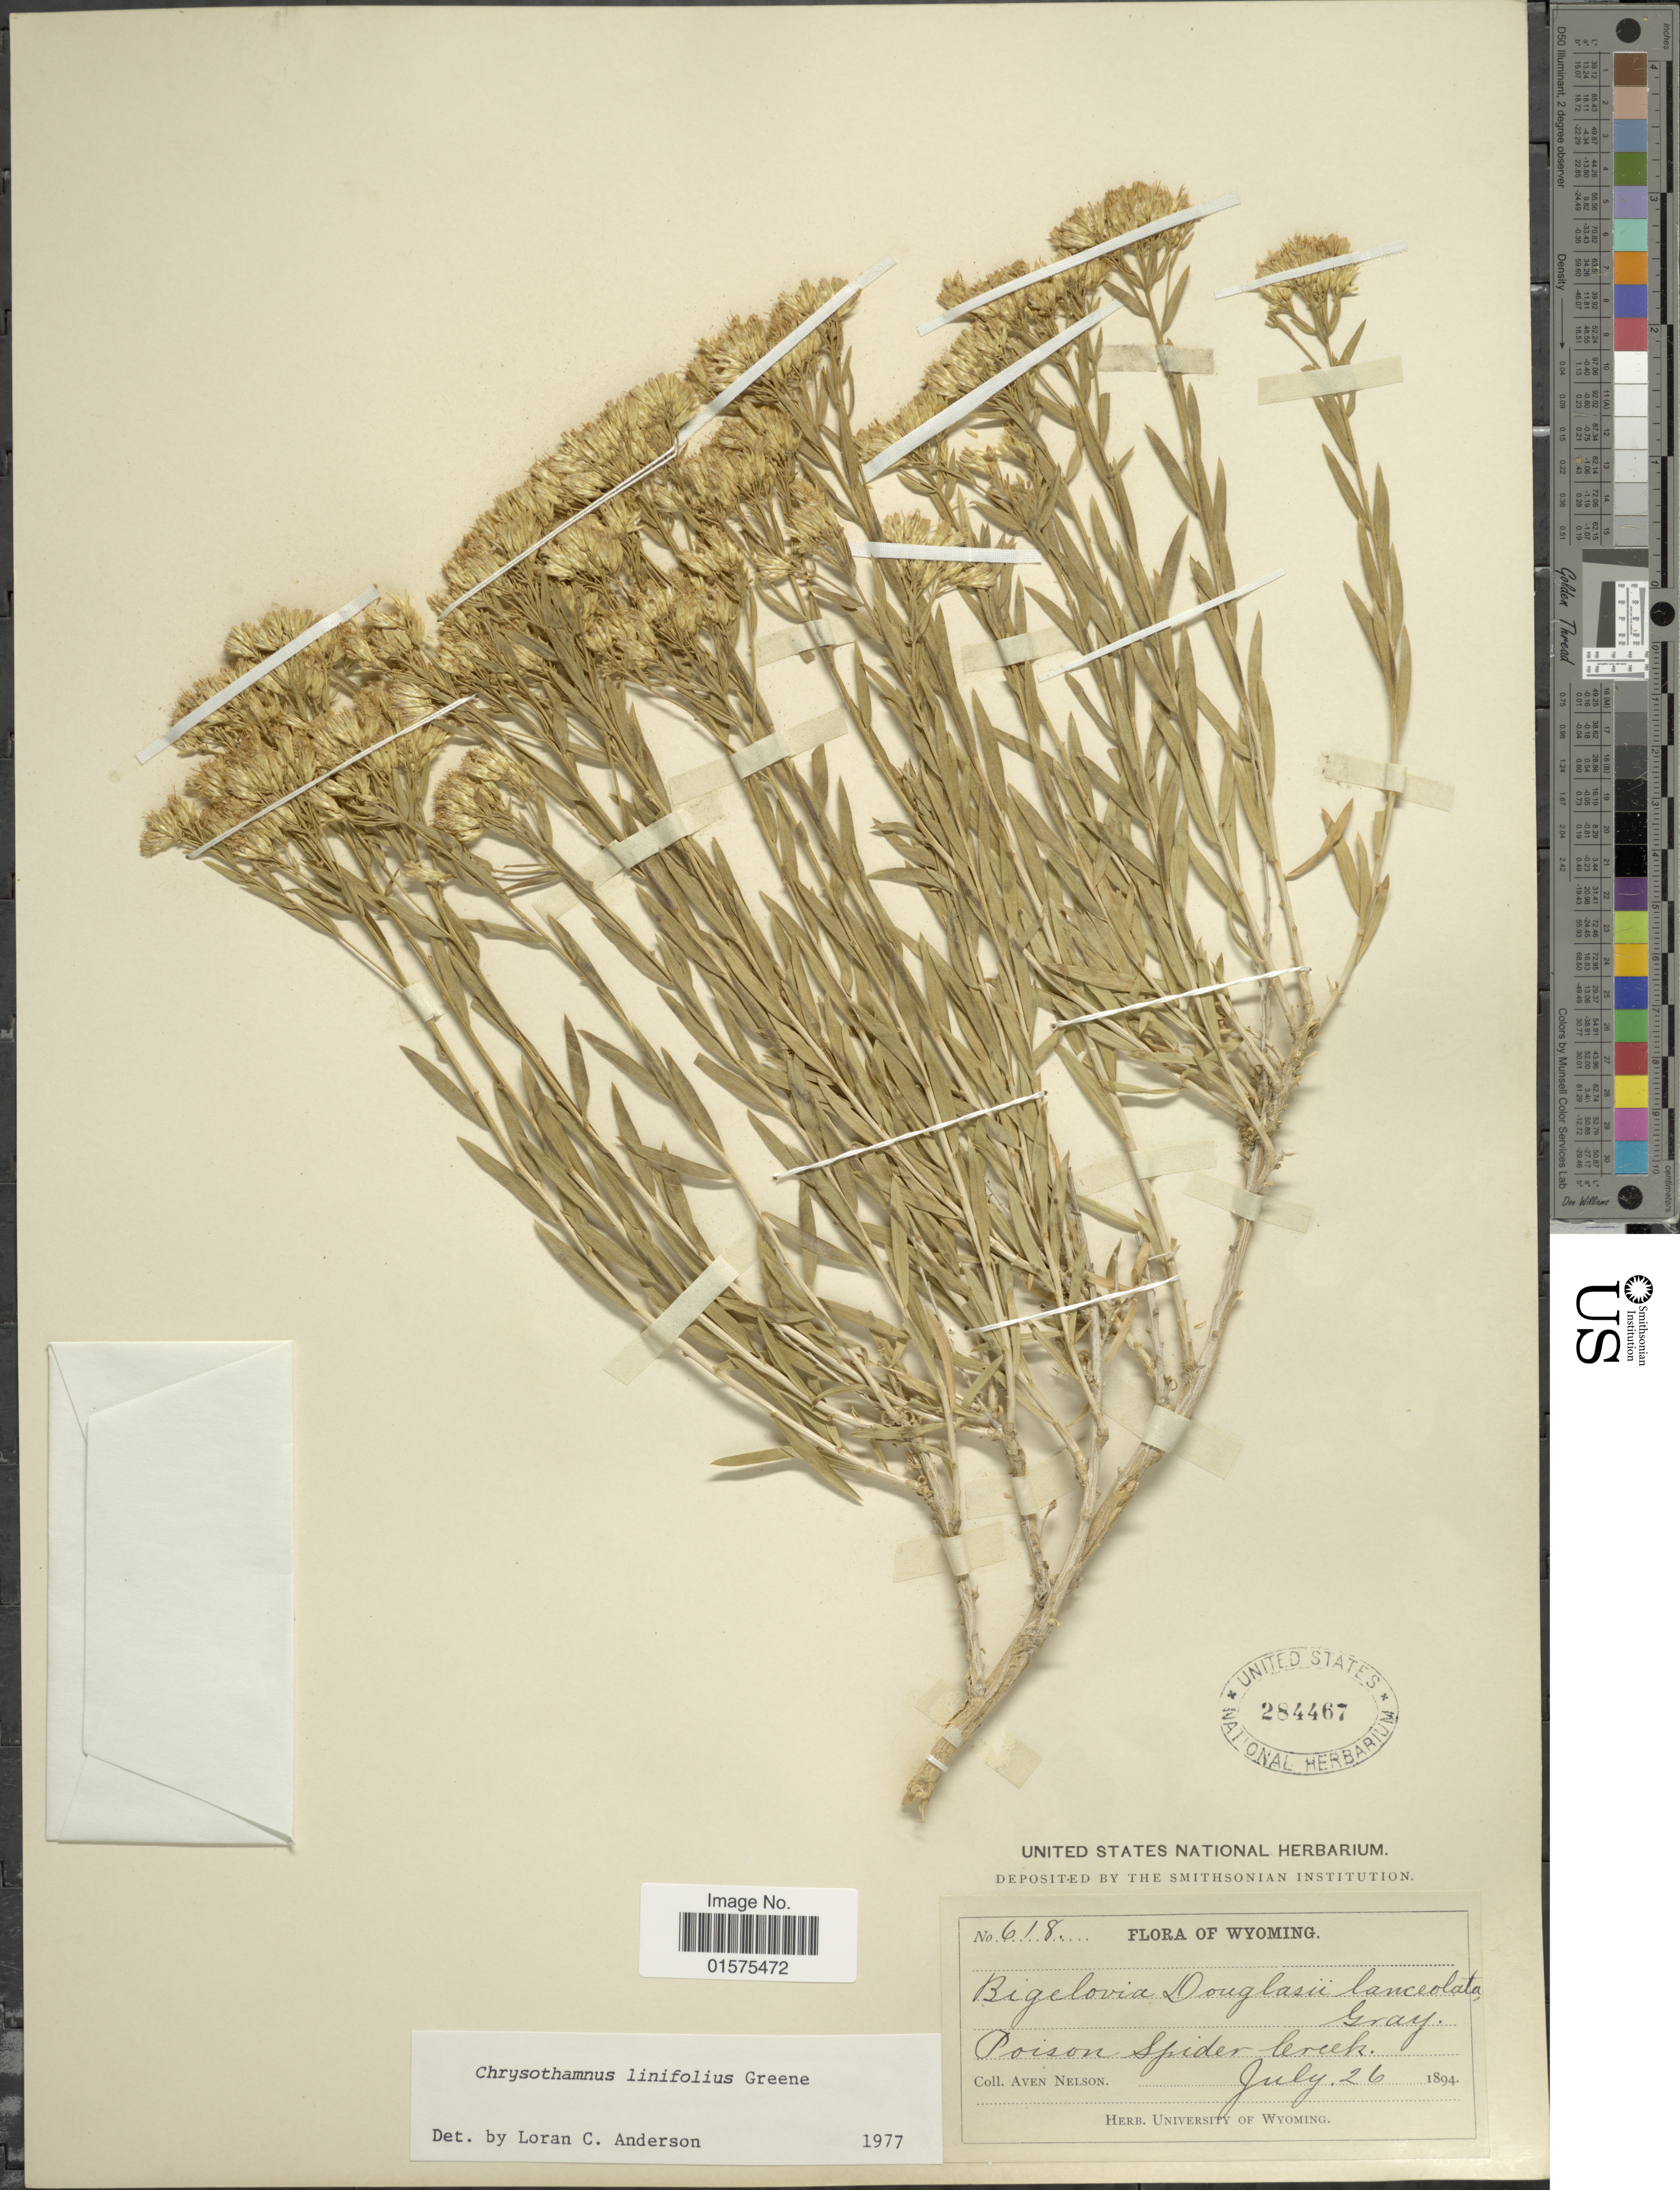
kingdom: Plantae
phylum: Tracheophyta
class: Magnoliopsida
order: Asterales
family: Asteraceae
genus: Lorandersonia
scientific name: Lorandersonia linifolia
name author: (S.W. Greene) et al.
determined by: Urbatsch, Lowell E., Curator (LSU), Louisiana State University (UNITED STATES)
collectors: A. Nelson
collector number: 618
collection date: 1894-07-26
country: United States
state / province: Wyoming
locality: Poison Spider-Creek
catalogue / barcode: US 284467